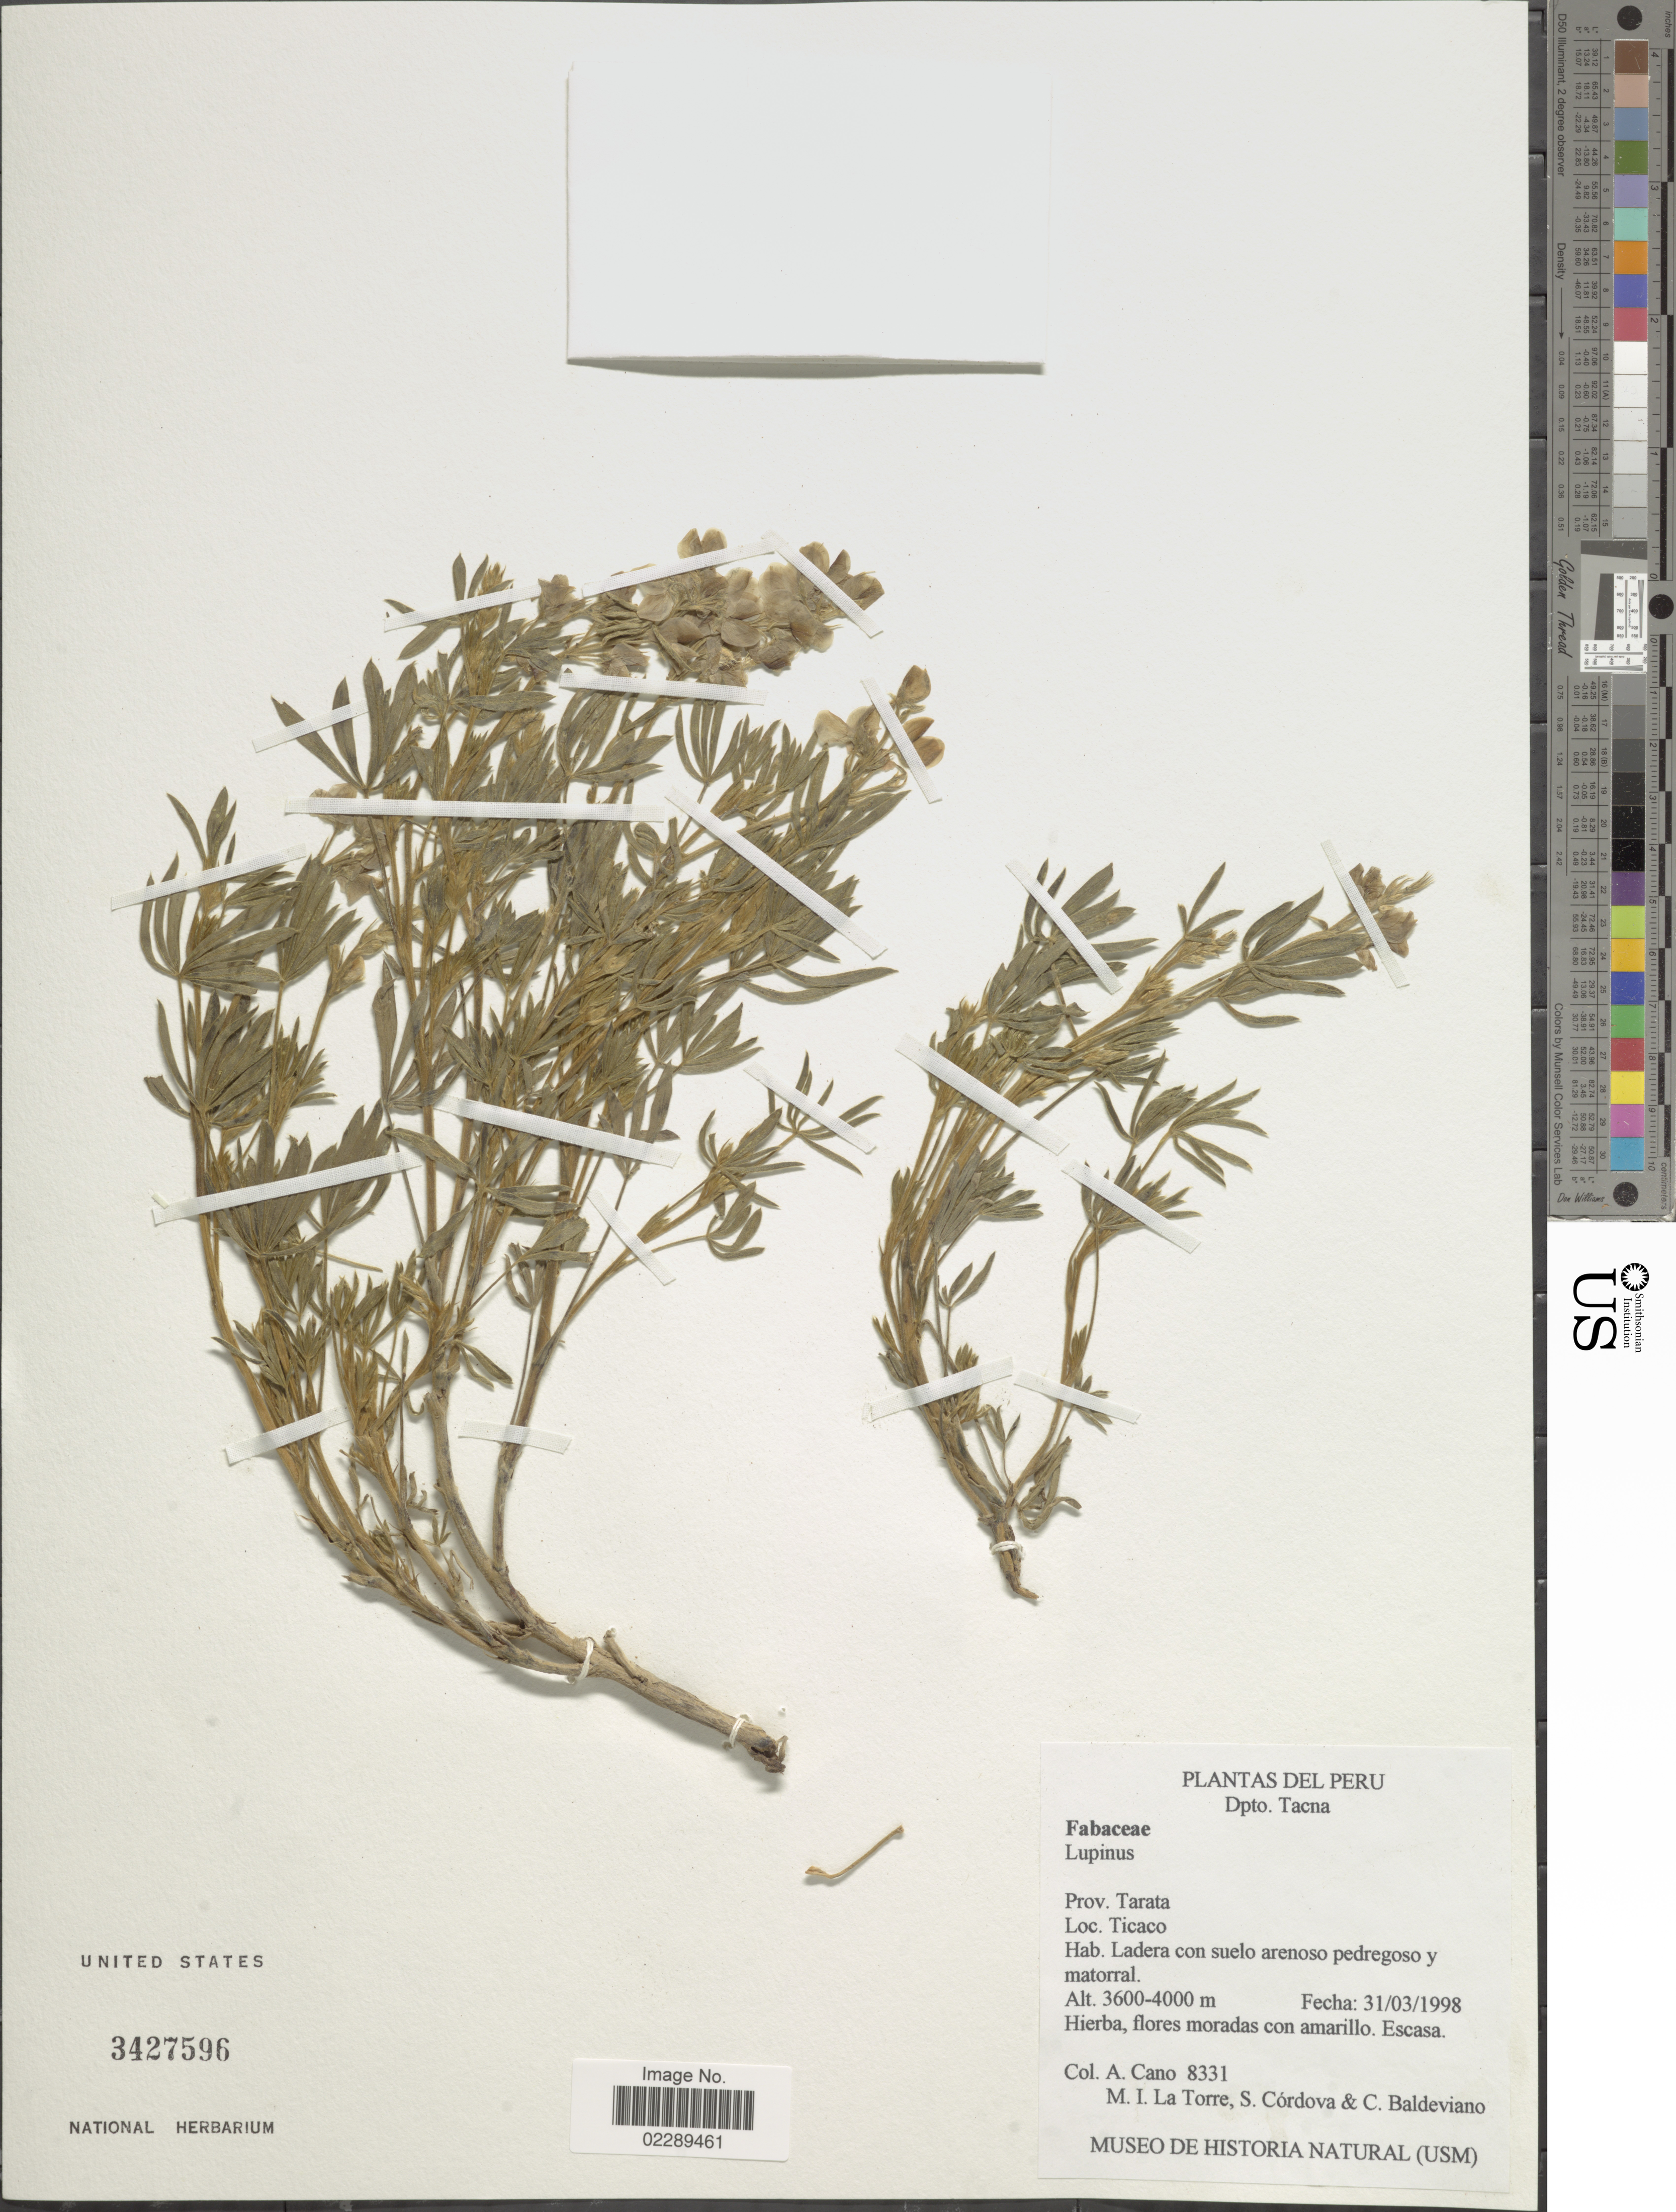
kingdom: Plantae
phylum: Tracheophyta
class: Magnoliopsida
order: Fabales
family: Fabaceae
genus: Lupinus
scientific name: Lupinus sp.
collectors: A. Cano, M. Torre, S. Cordova & C. Baldeviano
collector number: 8331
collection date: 1998-03-31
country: Peru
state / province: Tacna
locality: Dpto. Tacna. Prov. Tarata. Ticaco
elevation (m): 3600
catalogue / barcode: US 3427596